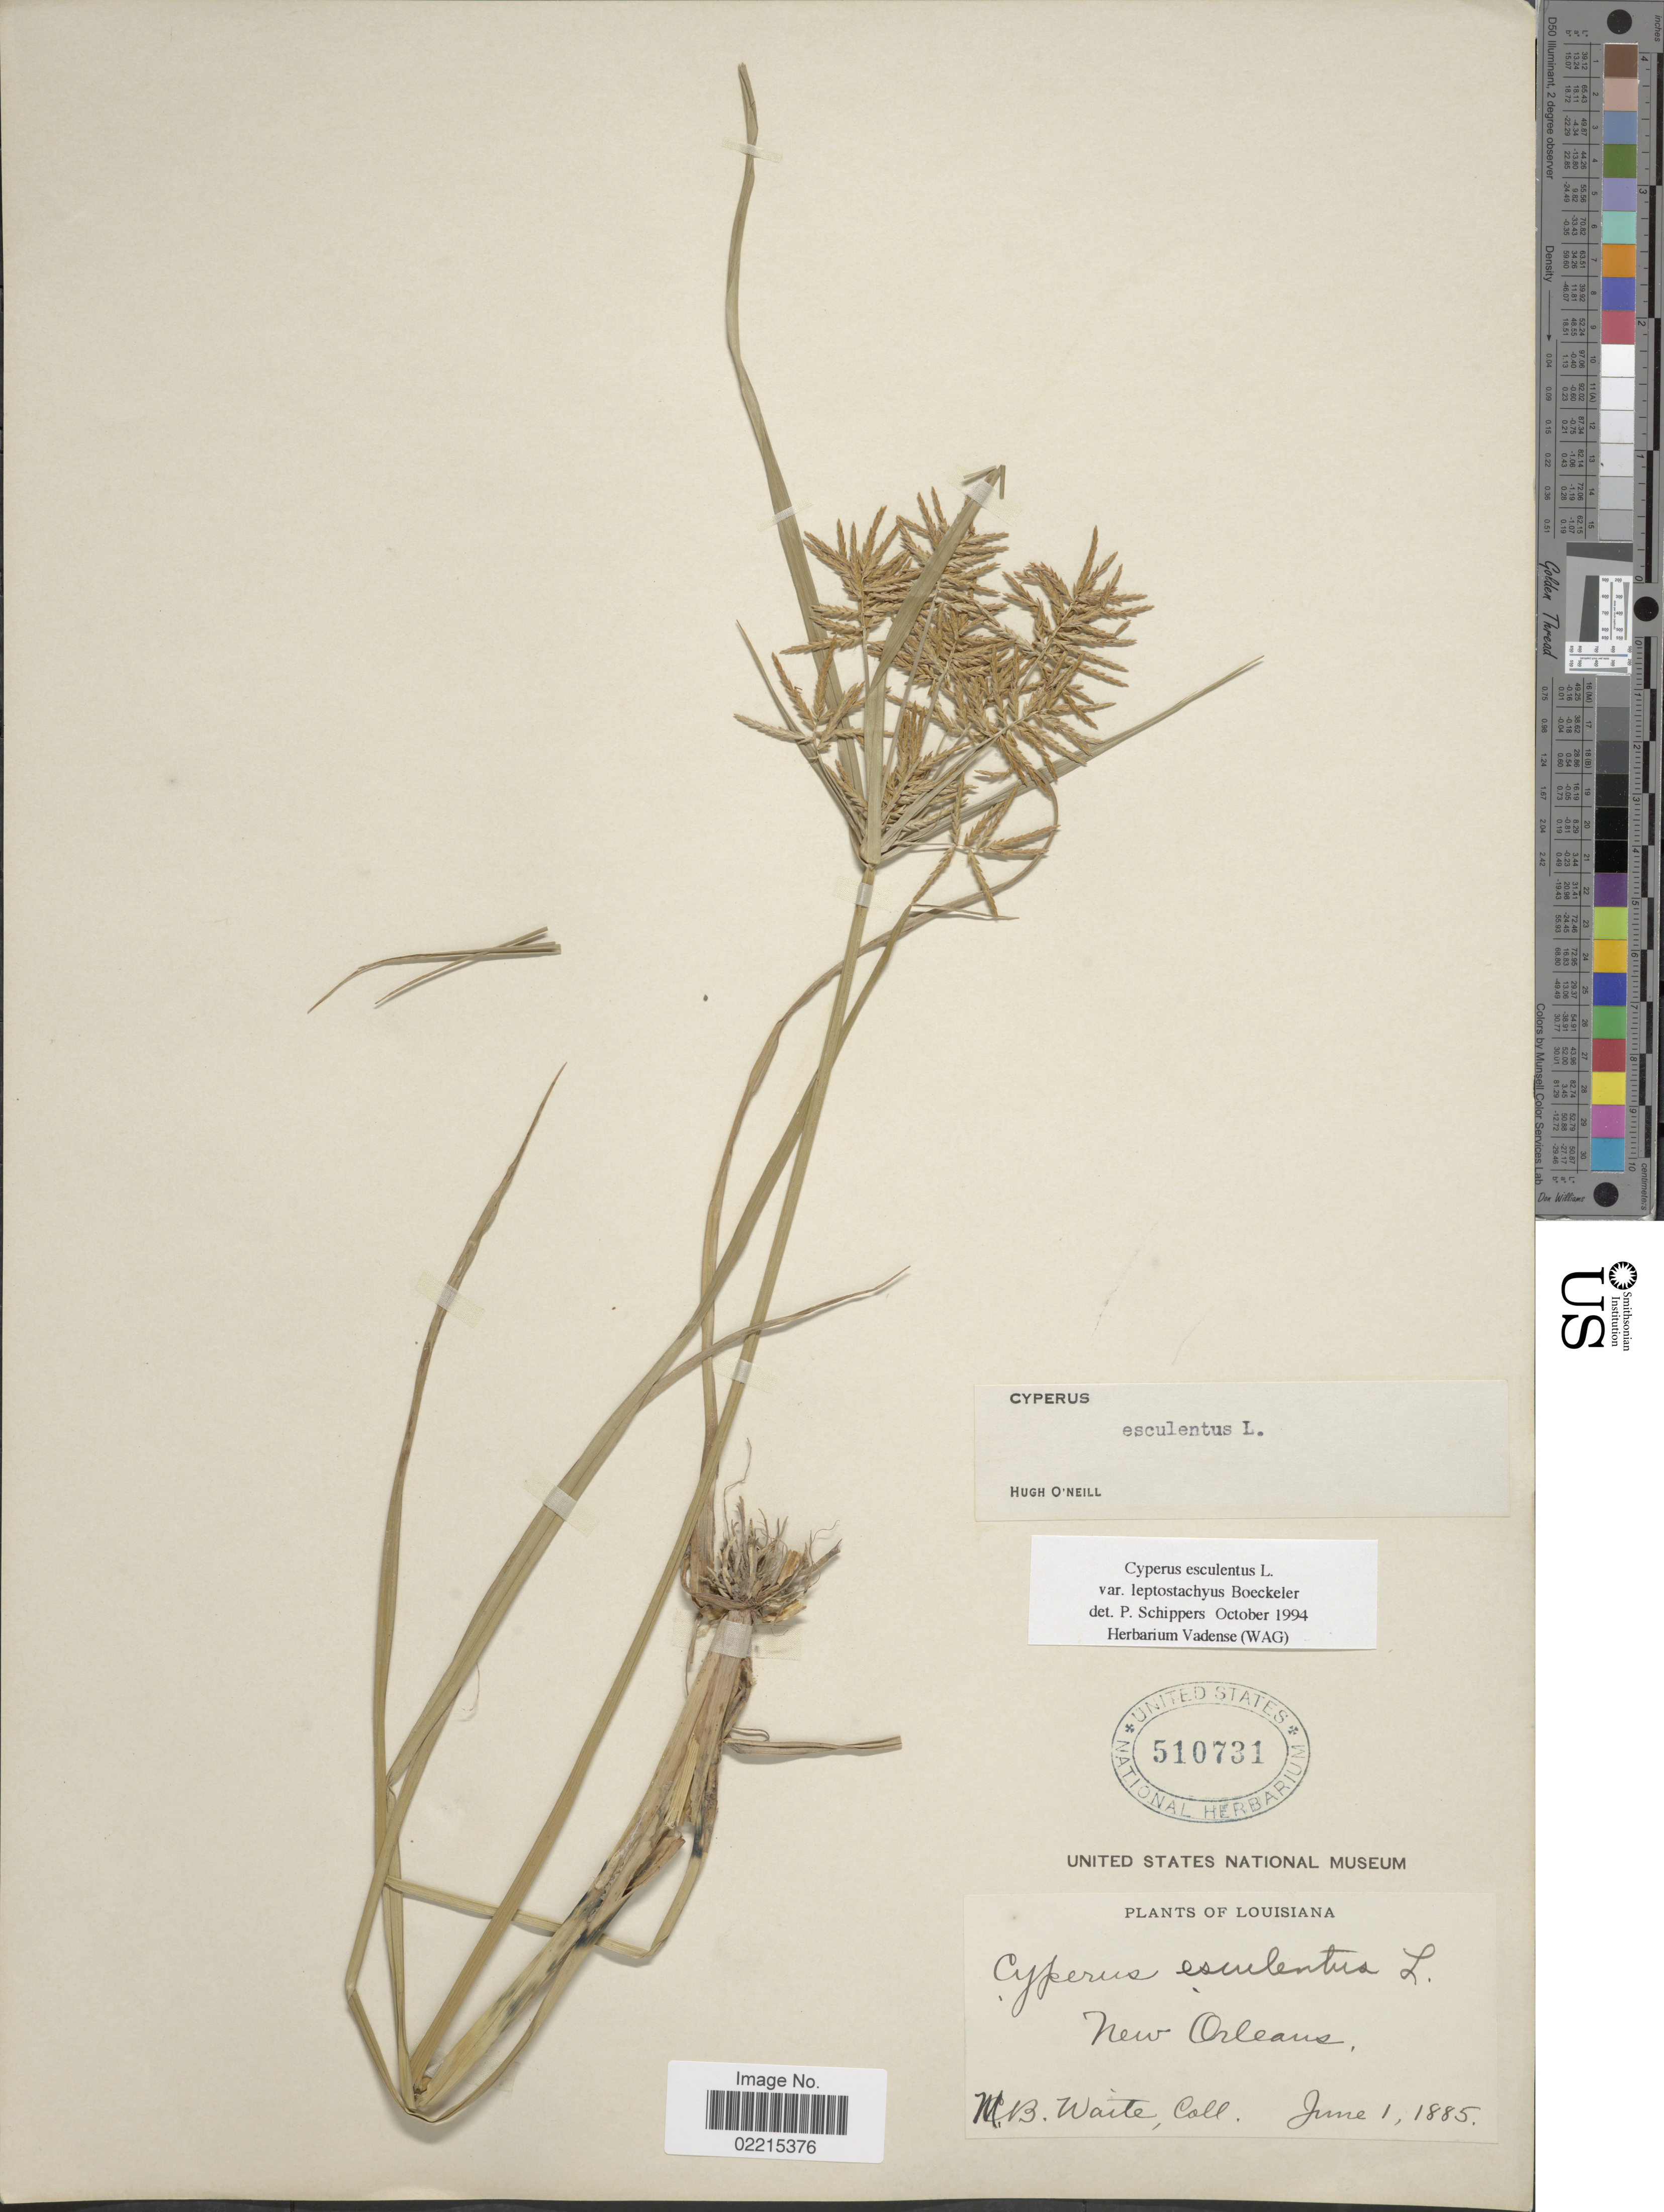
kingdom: Plantae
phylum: Tracheophyta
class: Liliopsida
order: Poales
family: Cyperaceae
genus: Cyperus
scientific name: Cyperus esculentus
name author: L.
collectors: M. B. Waite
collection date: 1885-06-01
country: United States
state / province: Louisiana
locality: New Orleans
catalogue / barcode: US 510731